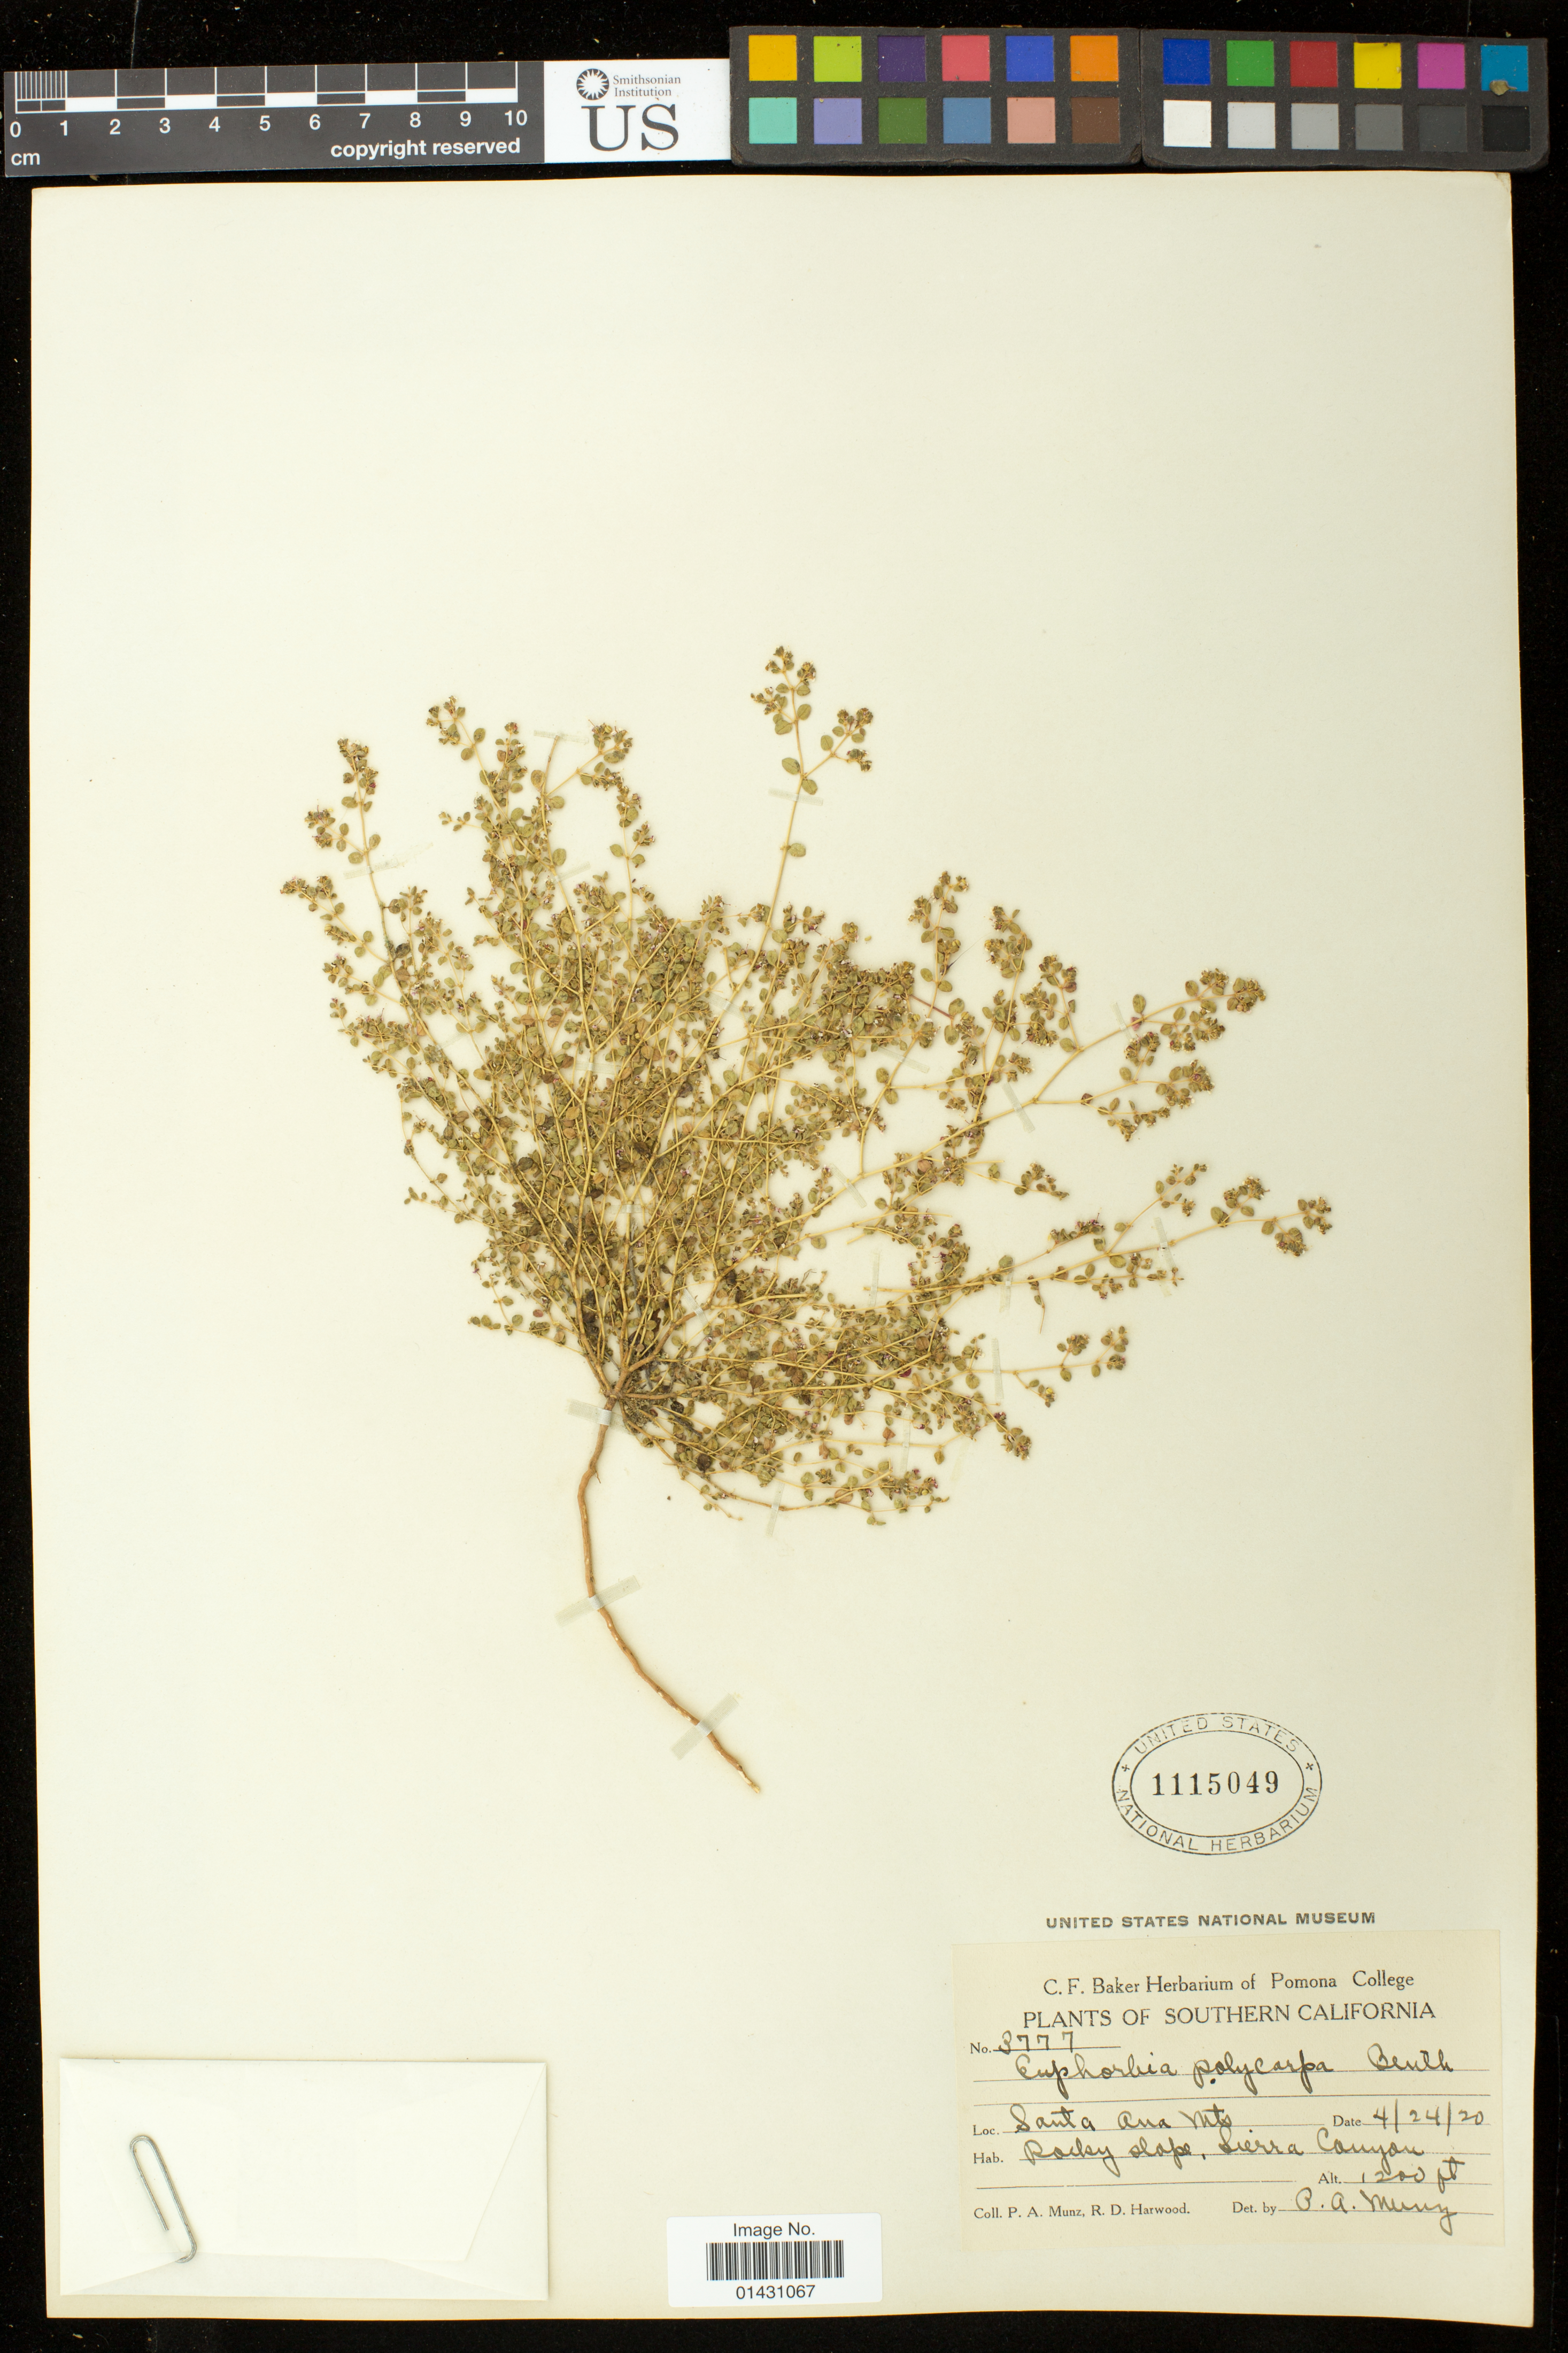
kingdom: Plantae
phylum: Tracheophyta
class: Magnoliopsida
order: Malpighiales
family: Euphorbiaceae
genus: Euphorbia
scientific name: Euphorbia polycarpa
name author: Benth.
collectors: P. A. Munz & R. Harwood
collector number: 3777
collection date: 1920-04-24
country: United States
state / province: California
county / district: Orange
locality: Santa Ana Mts. Sierra Canyon.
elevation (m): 366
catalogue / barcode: US 1115049